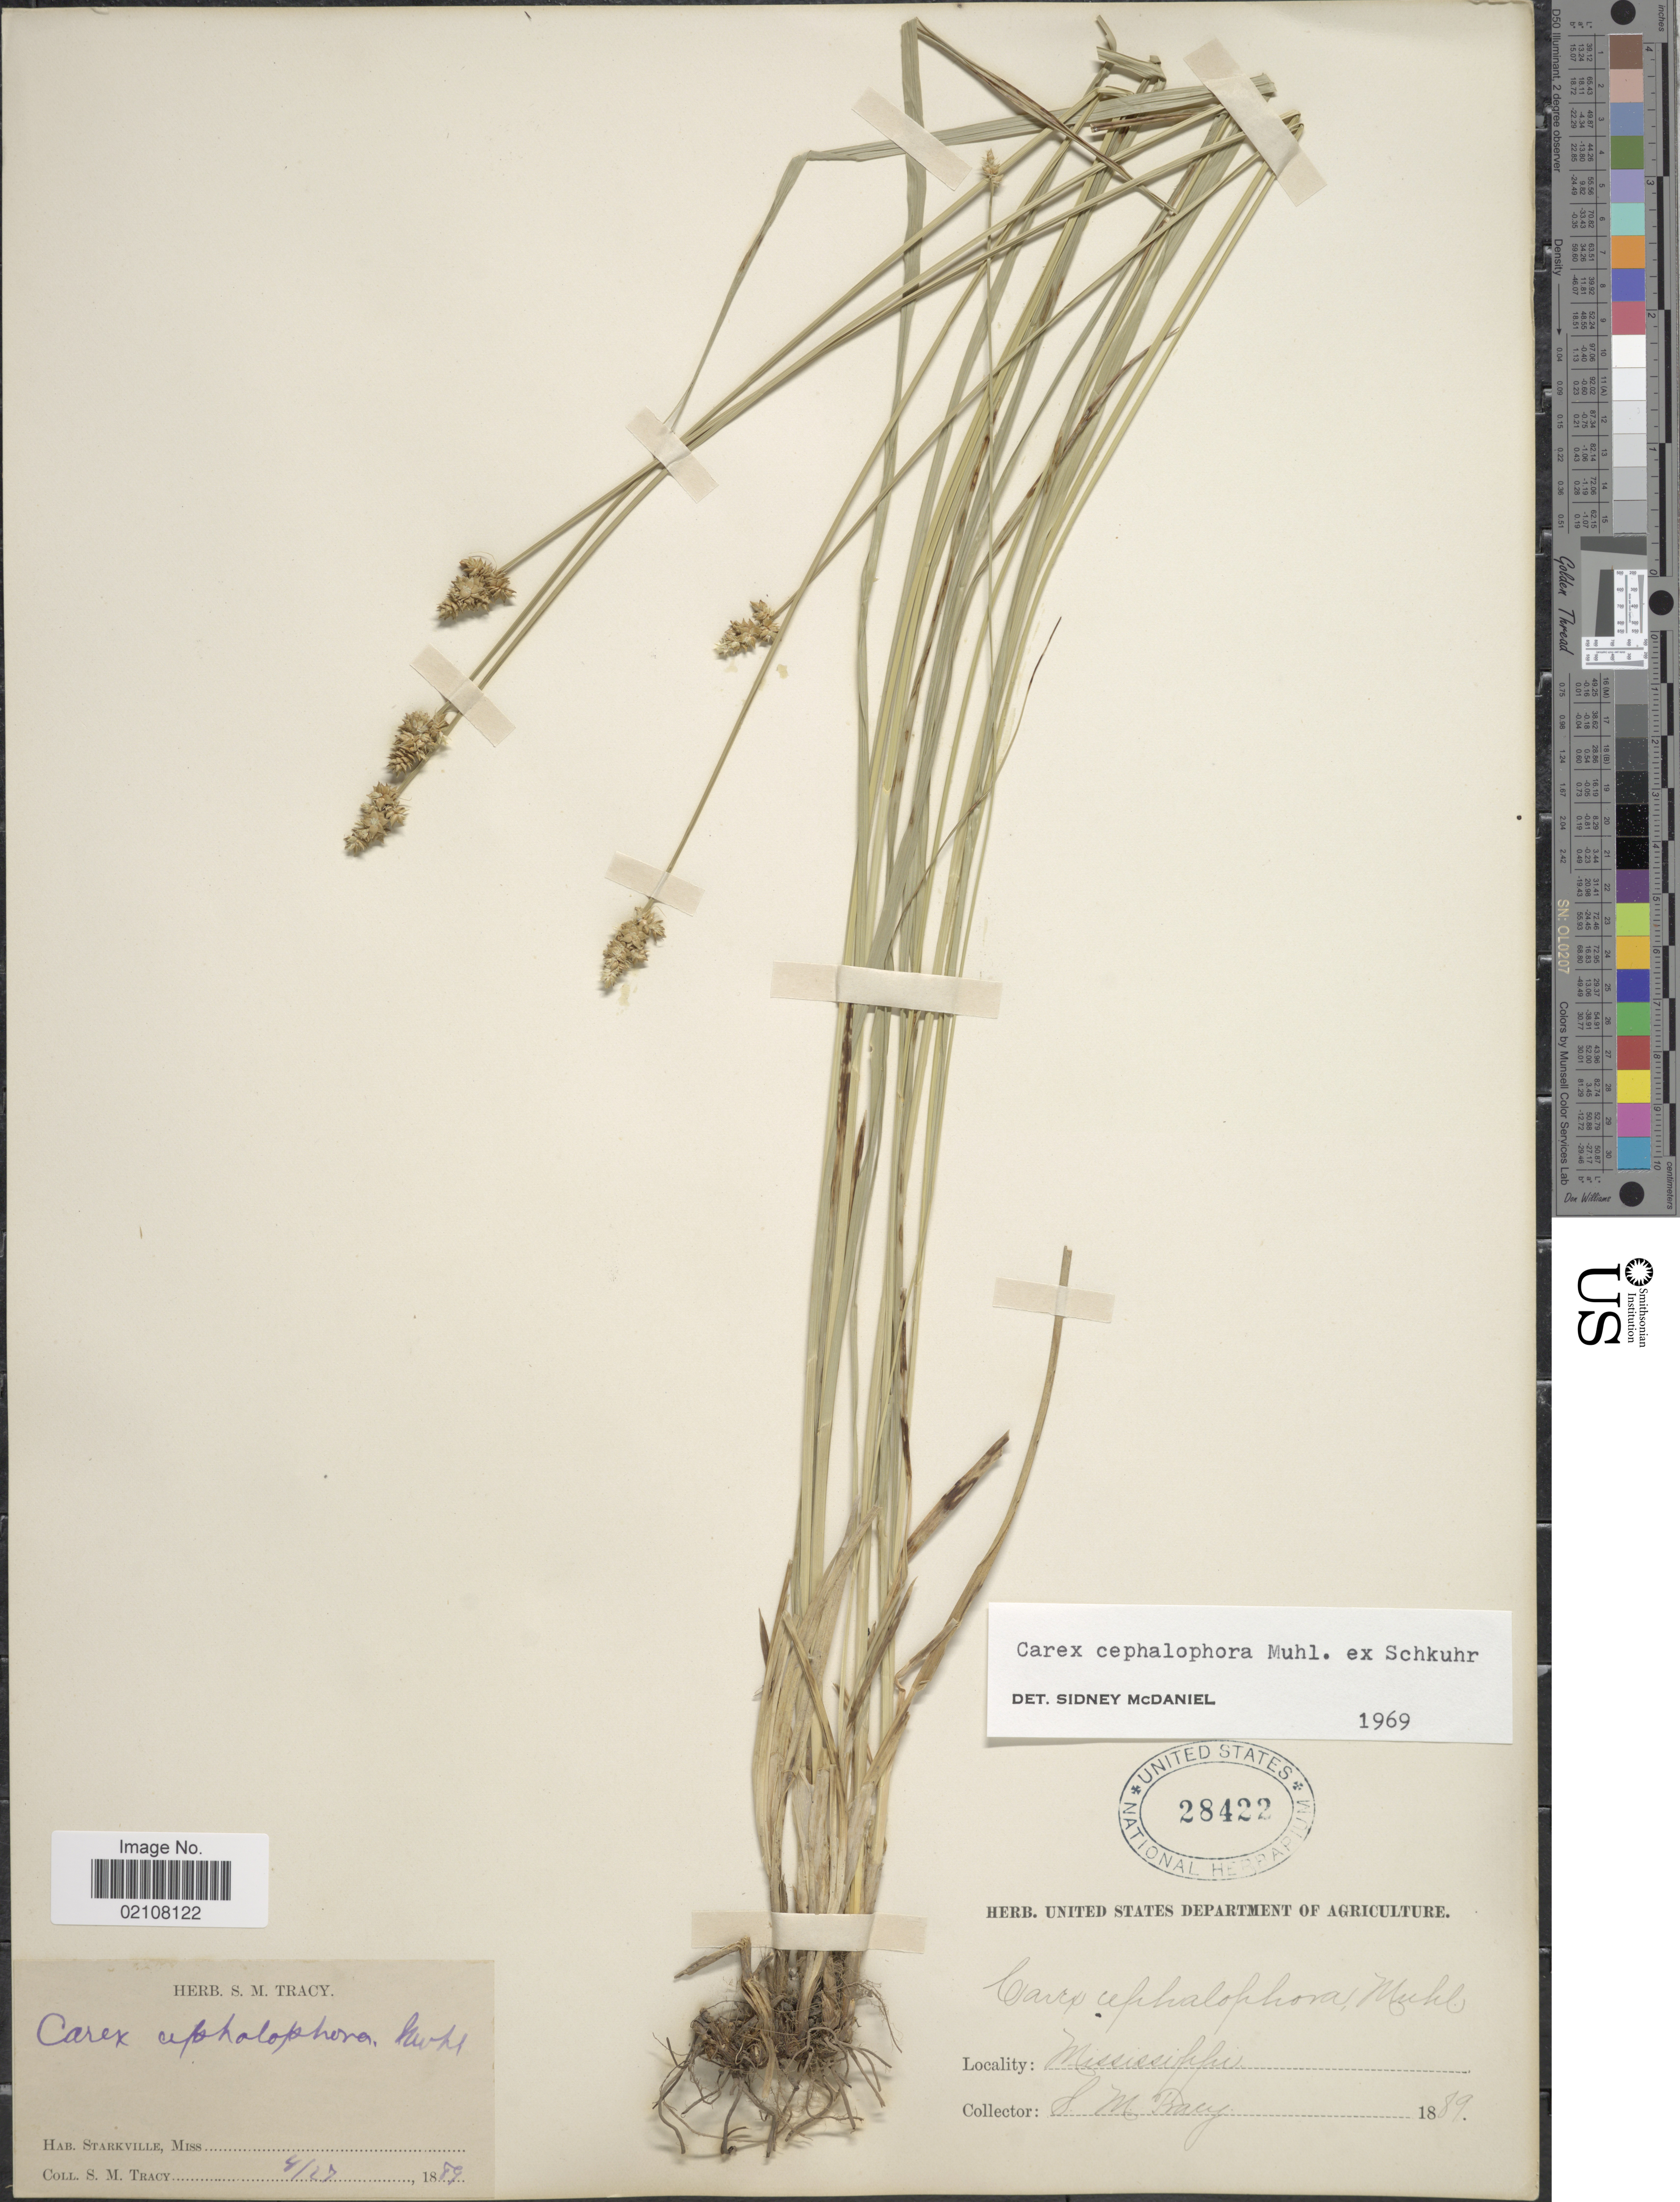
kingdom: Plantae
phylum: Tracheophyta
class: Liliopsida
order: Poales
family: Cyperaceae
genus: Carex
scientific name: Carex cephalophora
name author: Muhl. ex Willd.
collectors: S. M. Tracy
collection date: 1889-04-27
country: United States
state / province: Mississippi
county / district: Oktibbeha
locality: Starkville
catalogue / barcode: US 28422